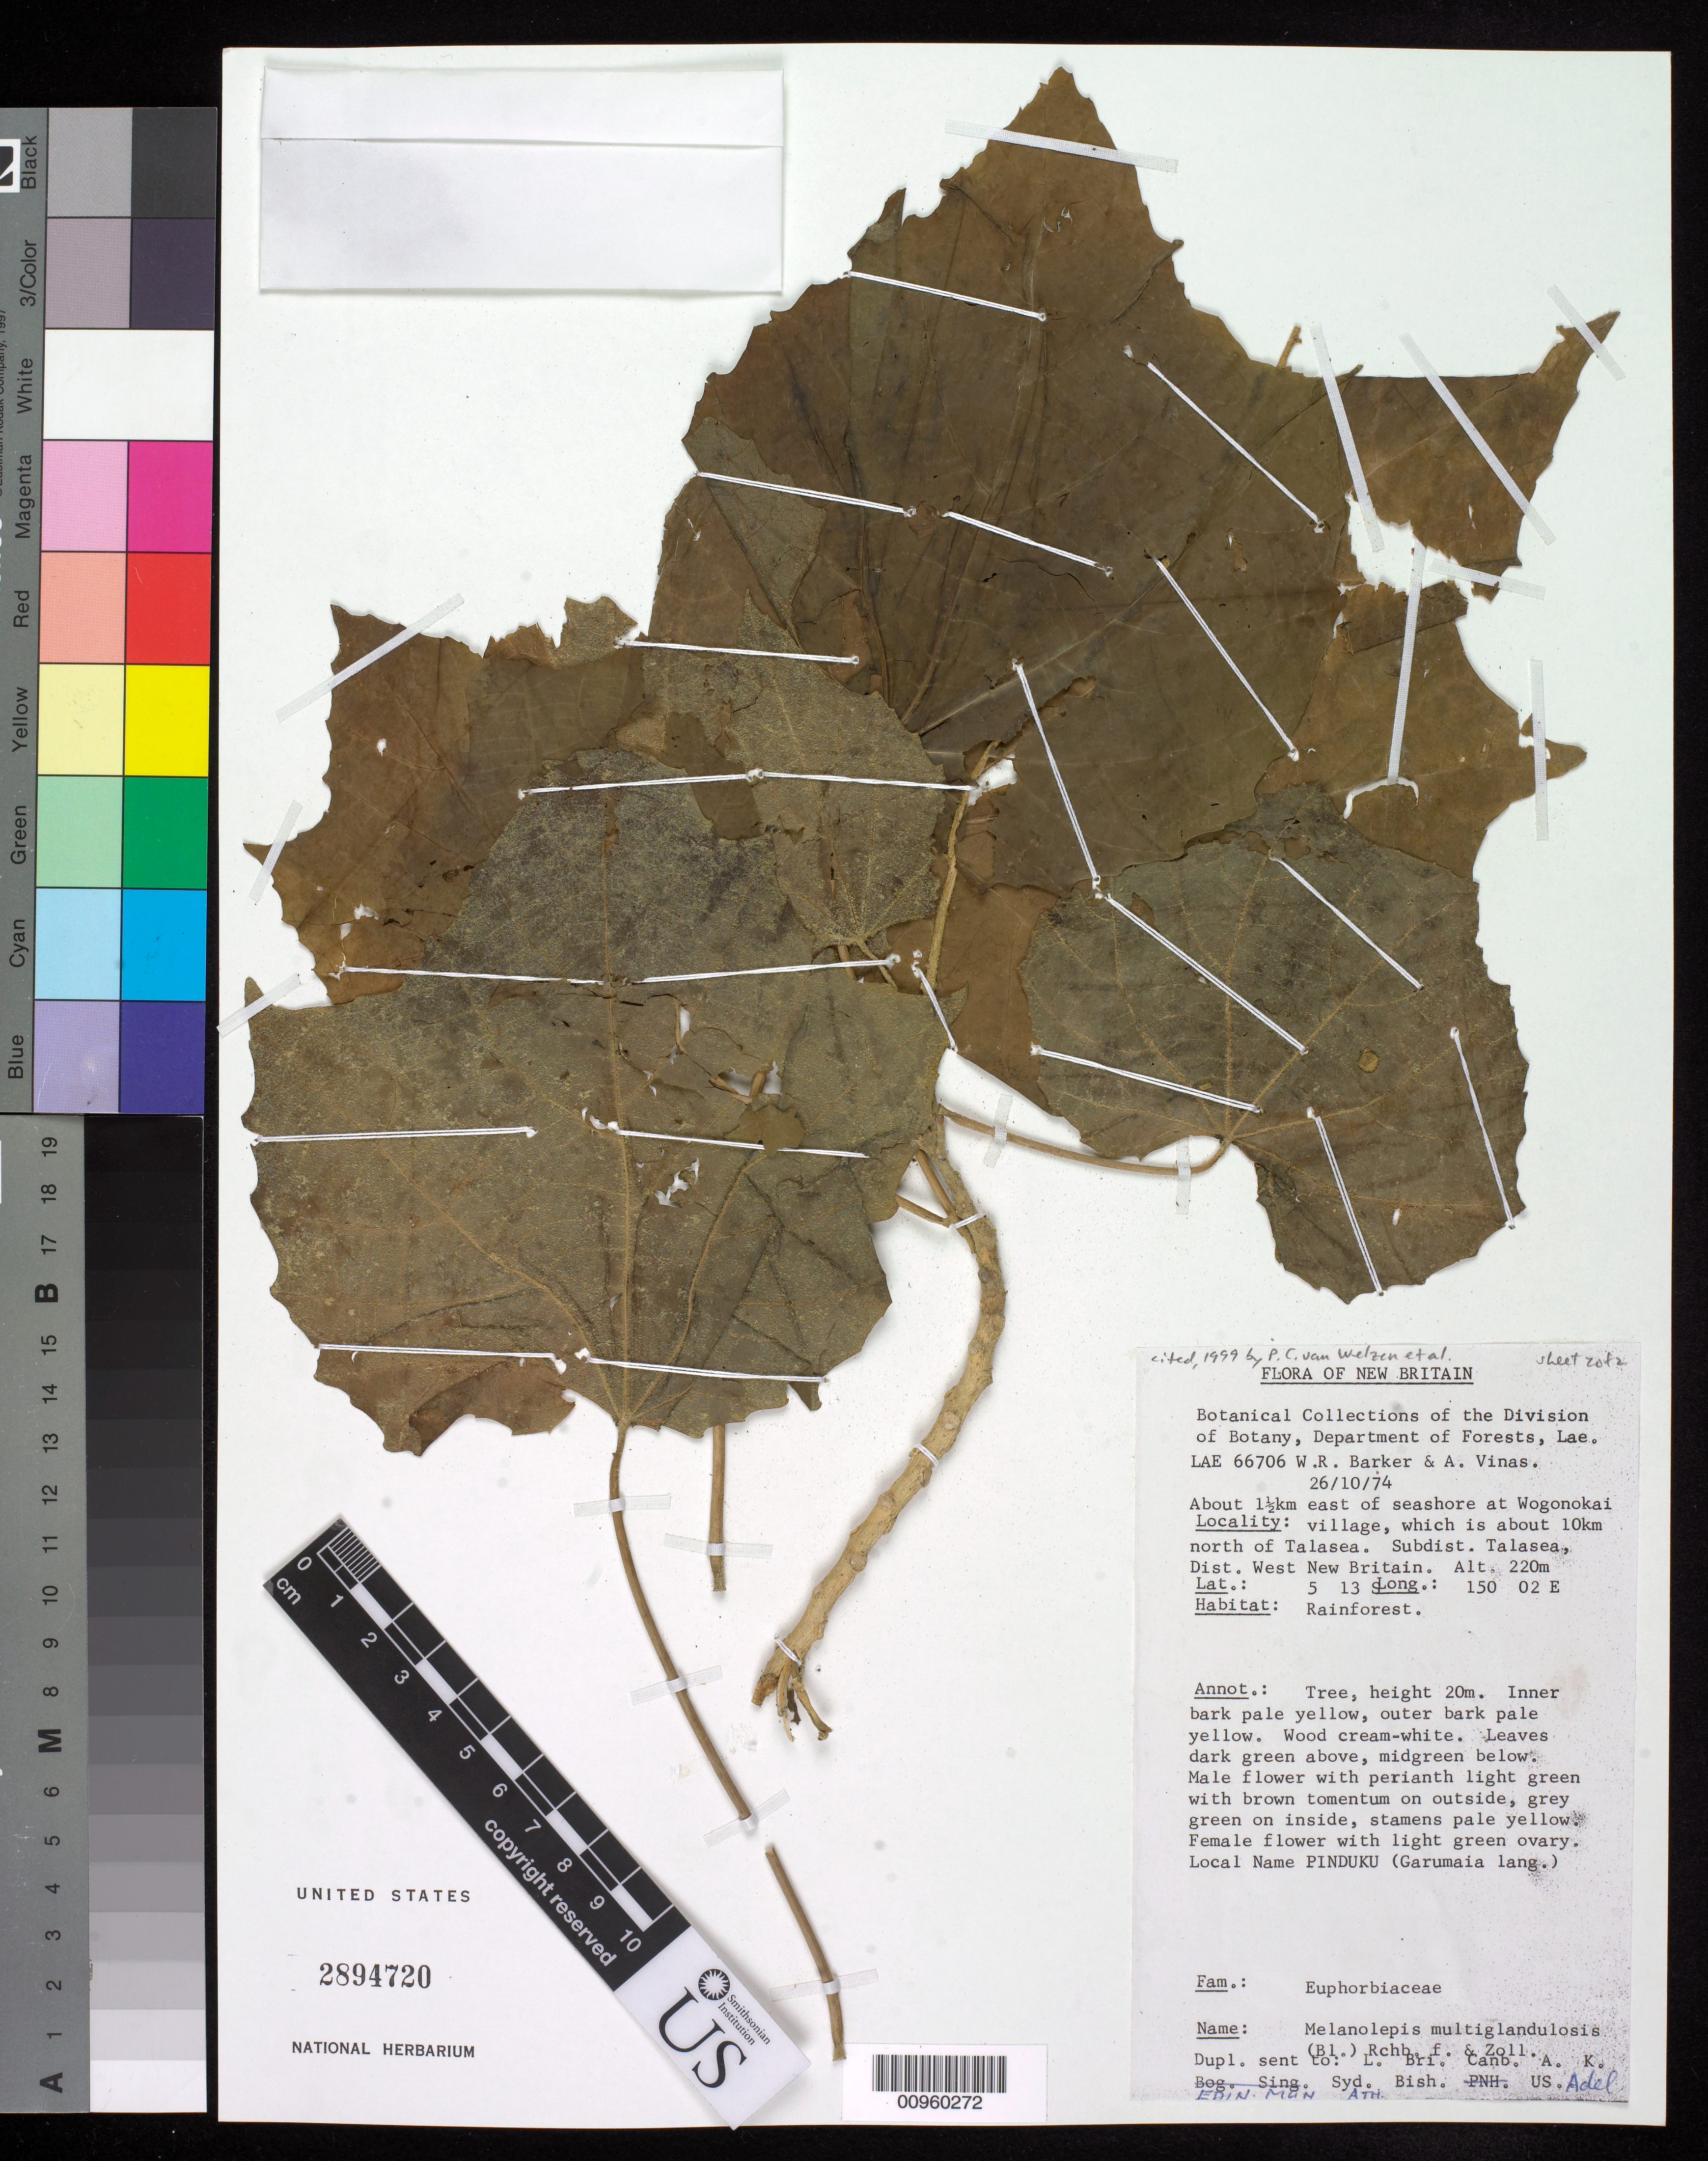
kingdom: Plantae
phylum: Tracheophyta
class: Magnoliopsida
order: Malpighiales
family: Euphorbiaceae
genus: Melanolepis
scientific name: Melanolepis multiglandulosa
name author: (Reinw. ex Blume) Rchb. f. & Zoll.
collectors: W. R. Barker & A. Vinas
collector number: LAE 66706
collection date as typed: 26 Oct 1974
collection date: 1974-10-26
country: Papua New Guinea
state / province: West New Britain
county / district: Talasea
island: New Britain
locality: Vilage about 10km N of Talasea, 1.5km east of seashore at Wogonokai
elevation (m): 220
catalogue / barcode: US 2894720